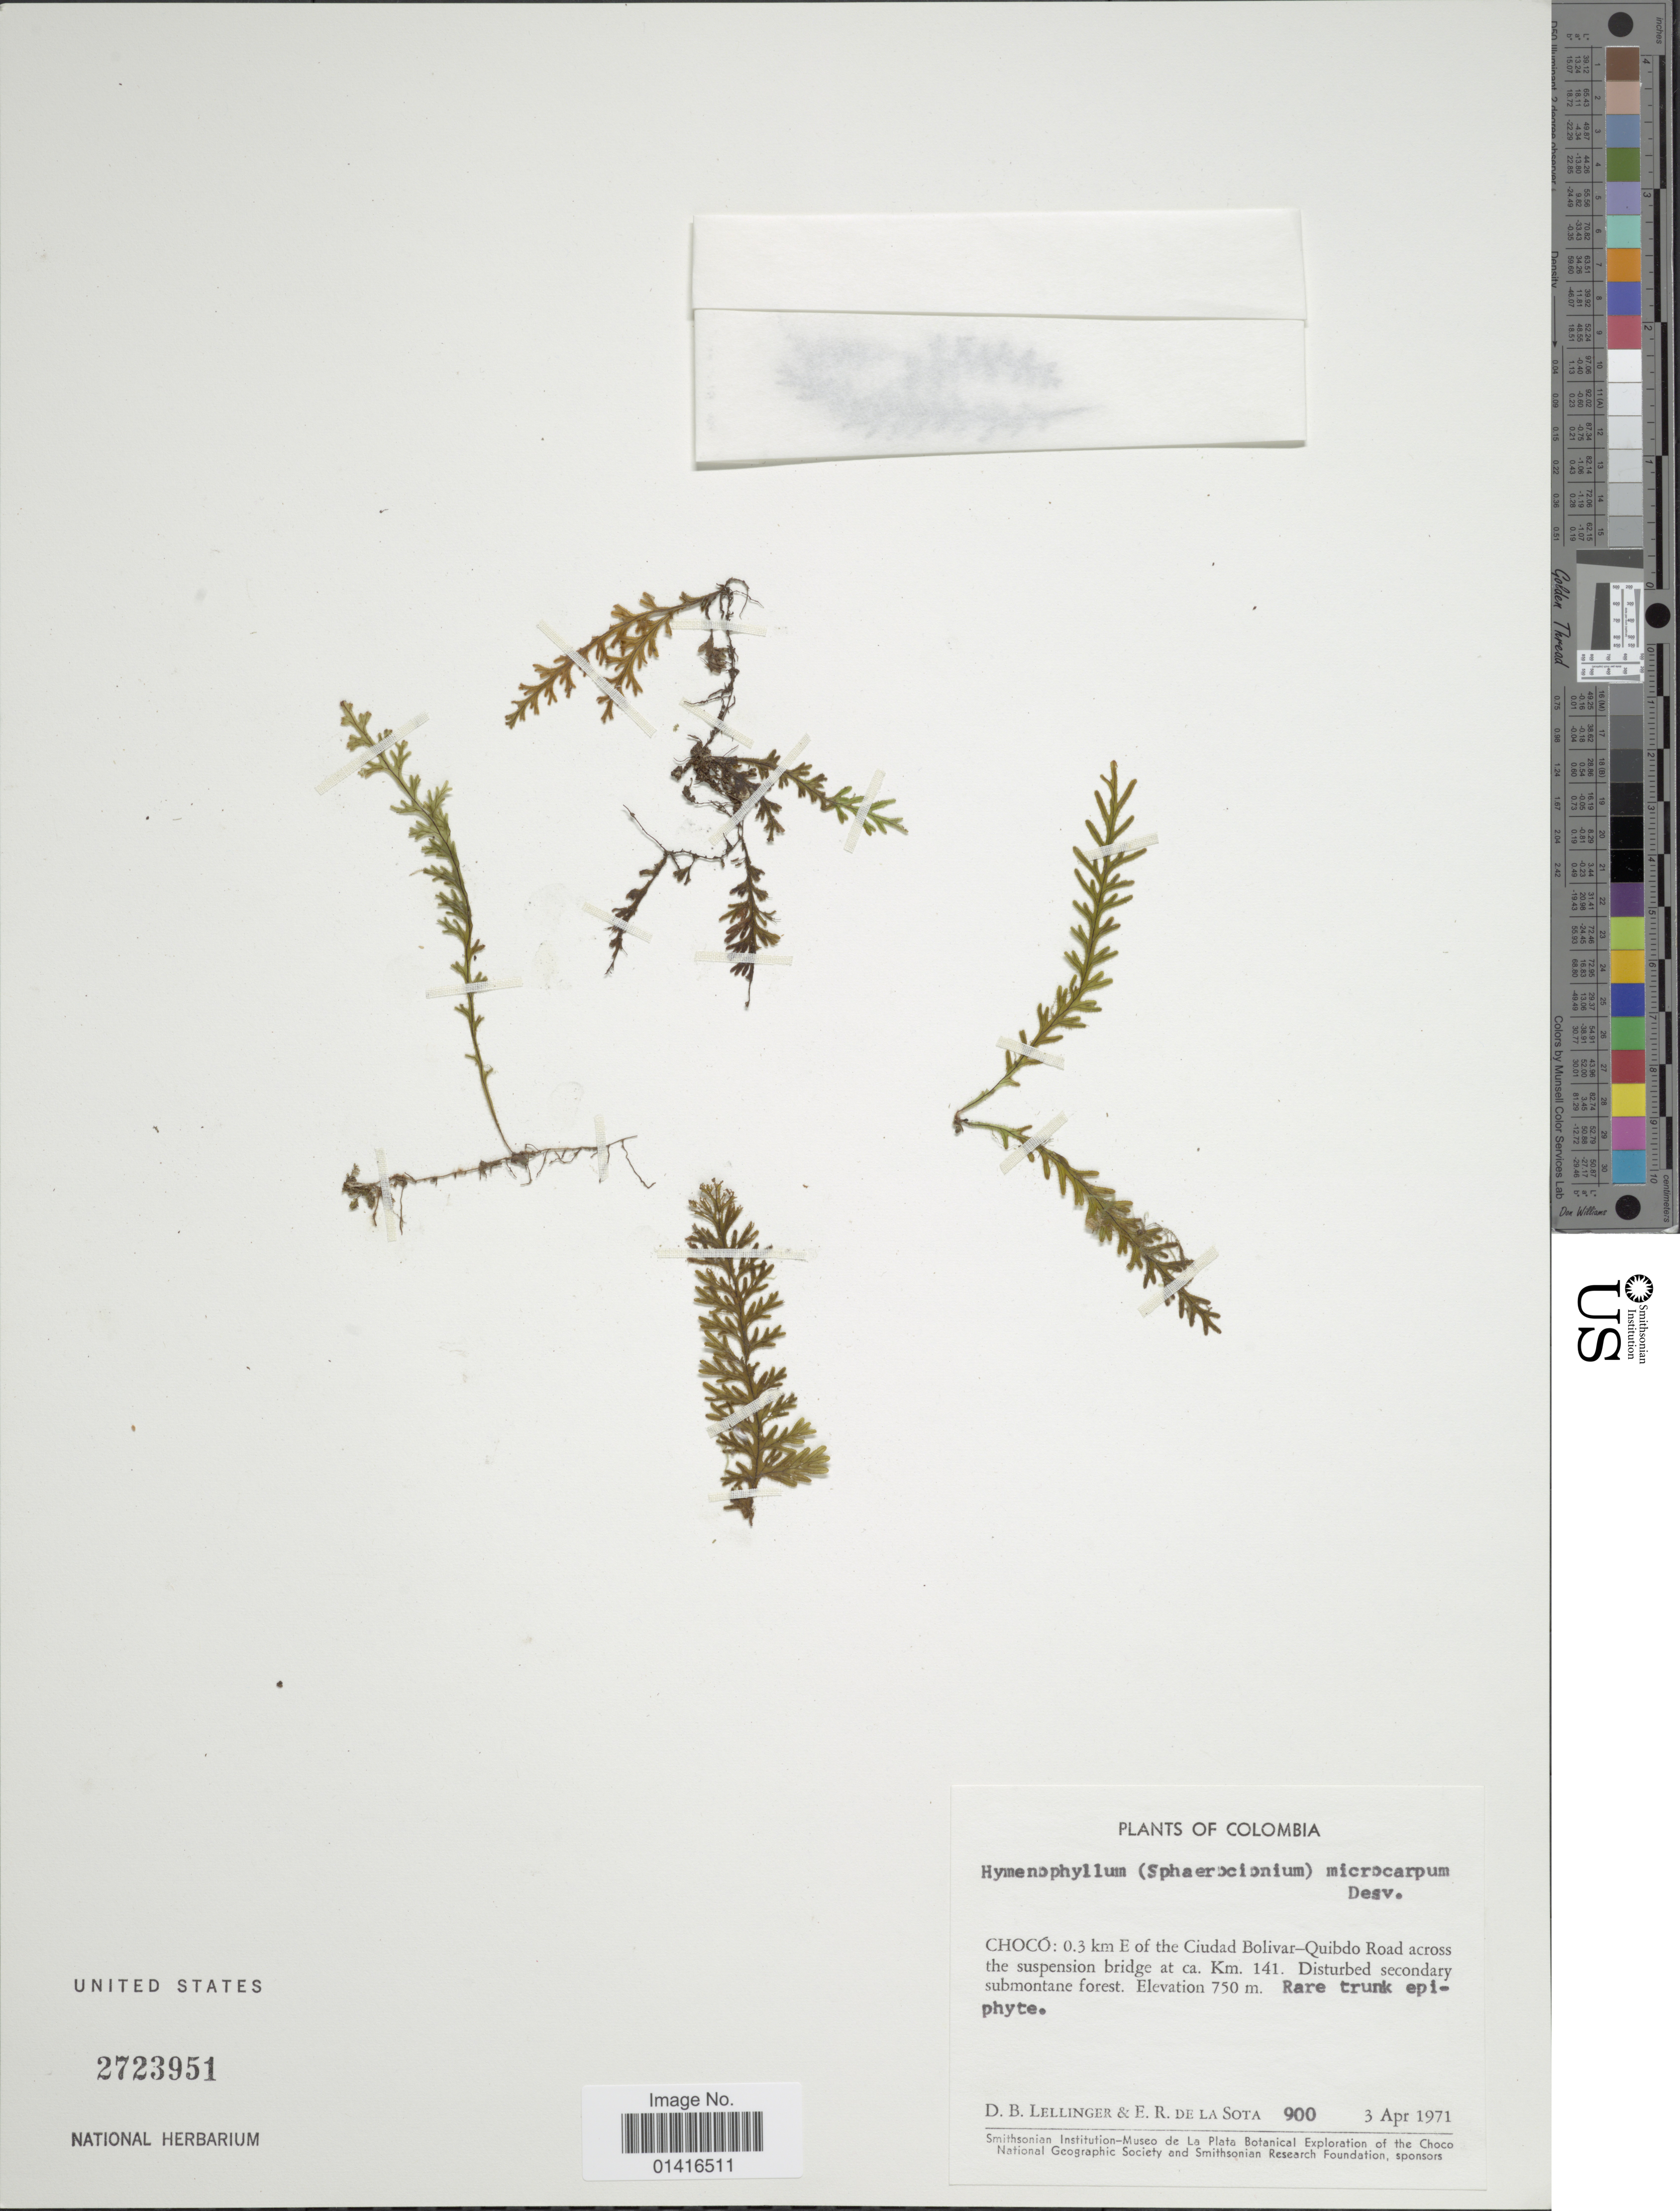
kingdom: Plantae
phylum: Tracheophyta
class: Polypodiopsida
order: Hymenophyllales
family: Hymenophyllaceae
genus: Hymenophyllum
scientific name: Hymenophyllum microcarpum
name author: (Desv.) Lellinger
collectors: D. B. Lellinger & E. R. de la Sota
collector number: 900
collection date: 1971-04-03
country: Colombia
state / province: Chocó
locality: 0.3 km E of the ciudad Bolivar-Quibdo across the suspension bridge at ca. Km.141.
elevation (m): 750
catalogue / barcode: US 2723951